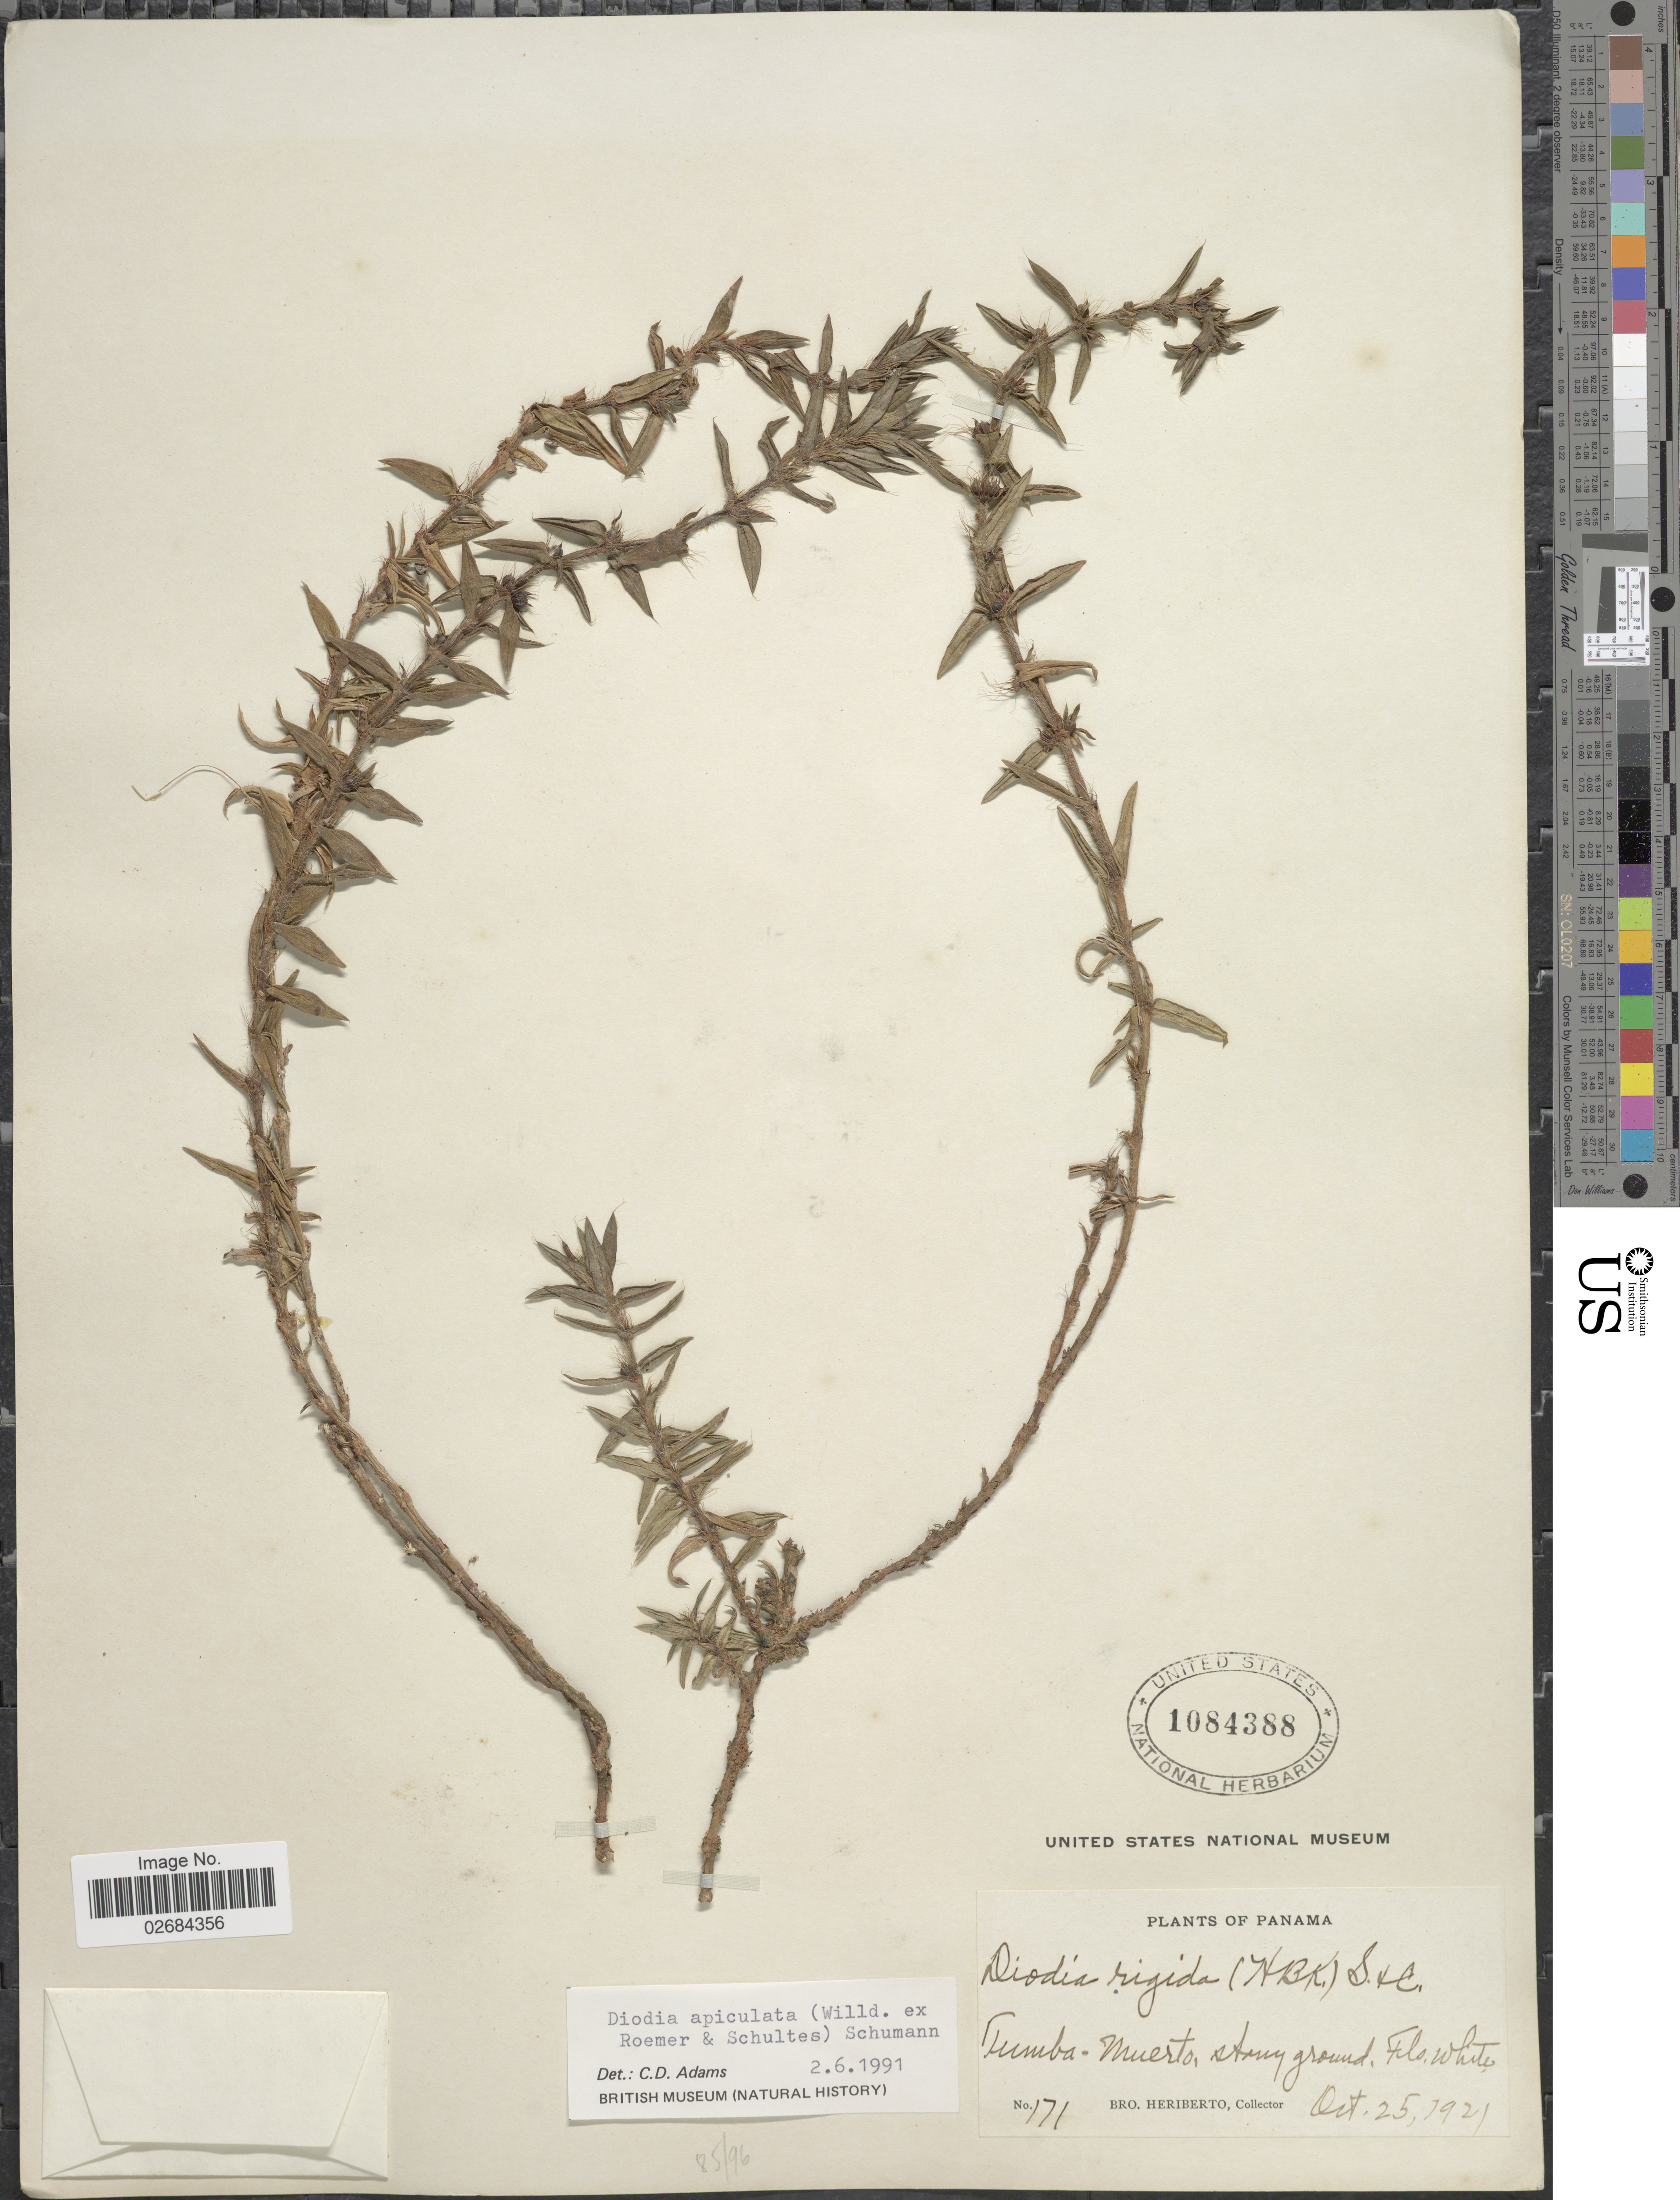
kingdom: Plantae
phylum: Tracheophyta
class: Magnoliopsida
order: Gentianales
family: Rubiaceae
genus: Diodia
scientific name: Diodia apiculata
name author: (Willd. ex Roem. & Schult.) K. Schum.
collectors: B. Heriberto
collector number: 171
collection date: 1921-10-25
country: Panama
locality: Tumba-Muerto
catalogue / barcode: US 1084388